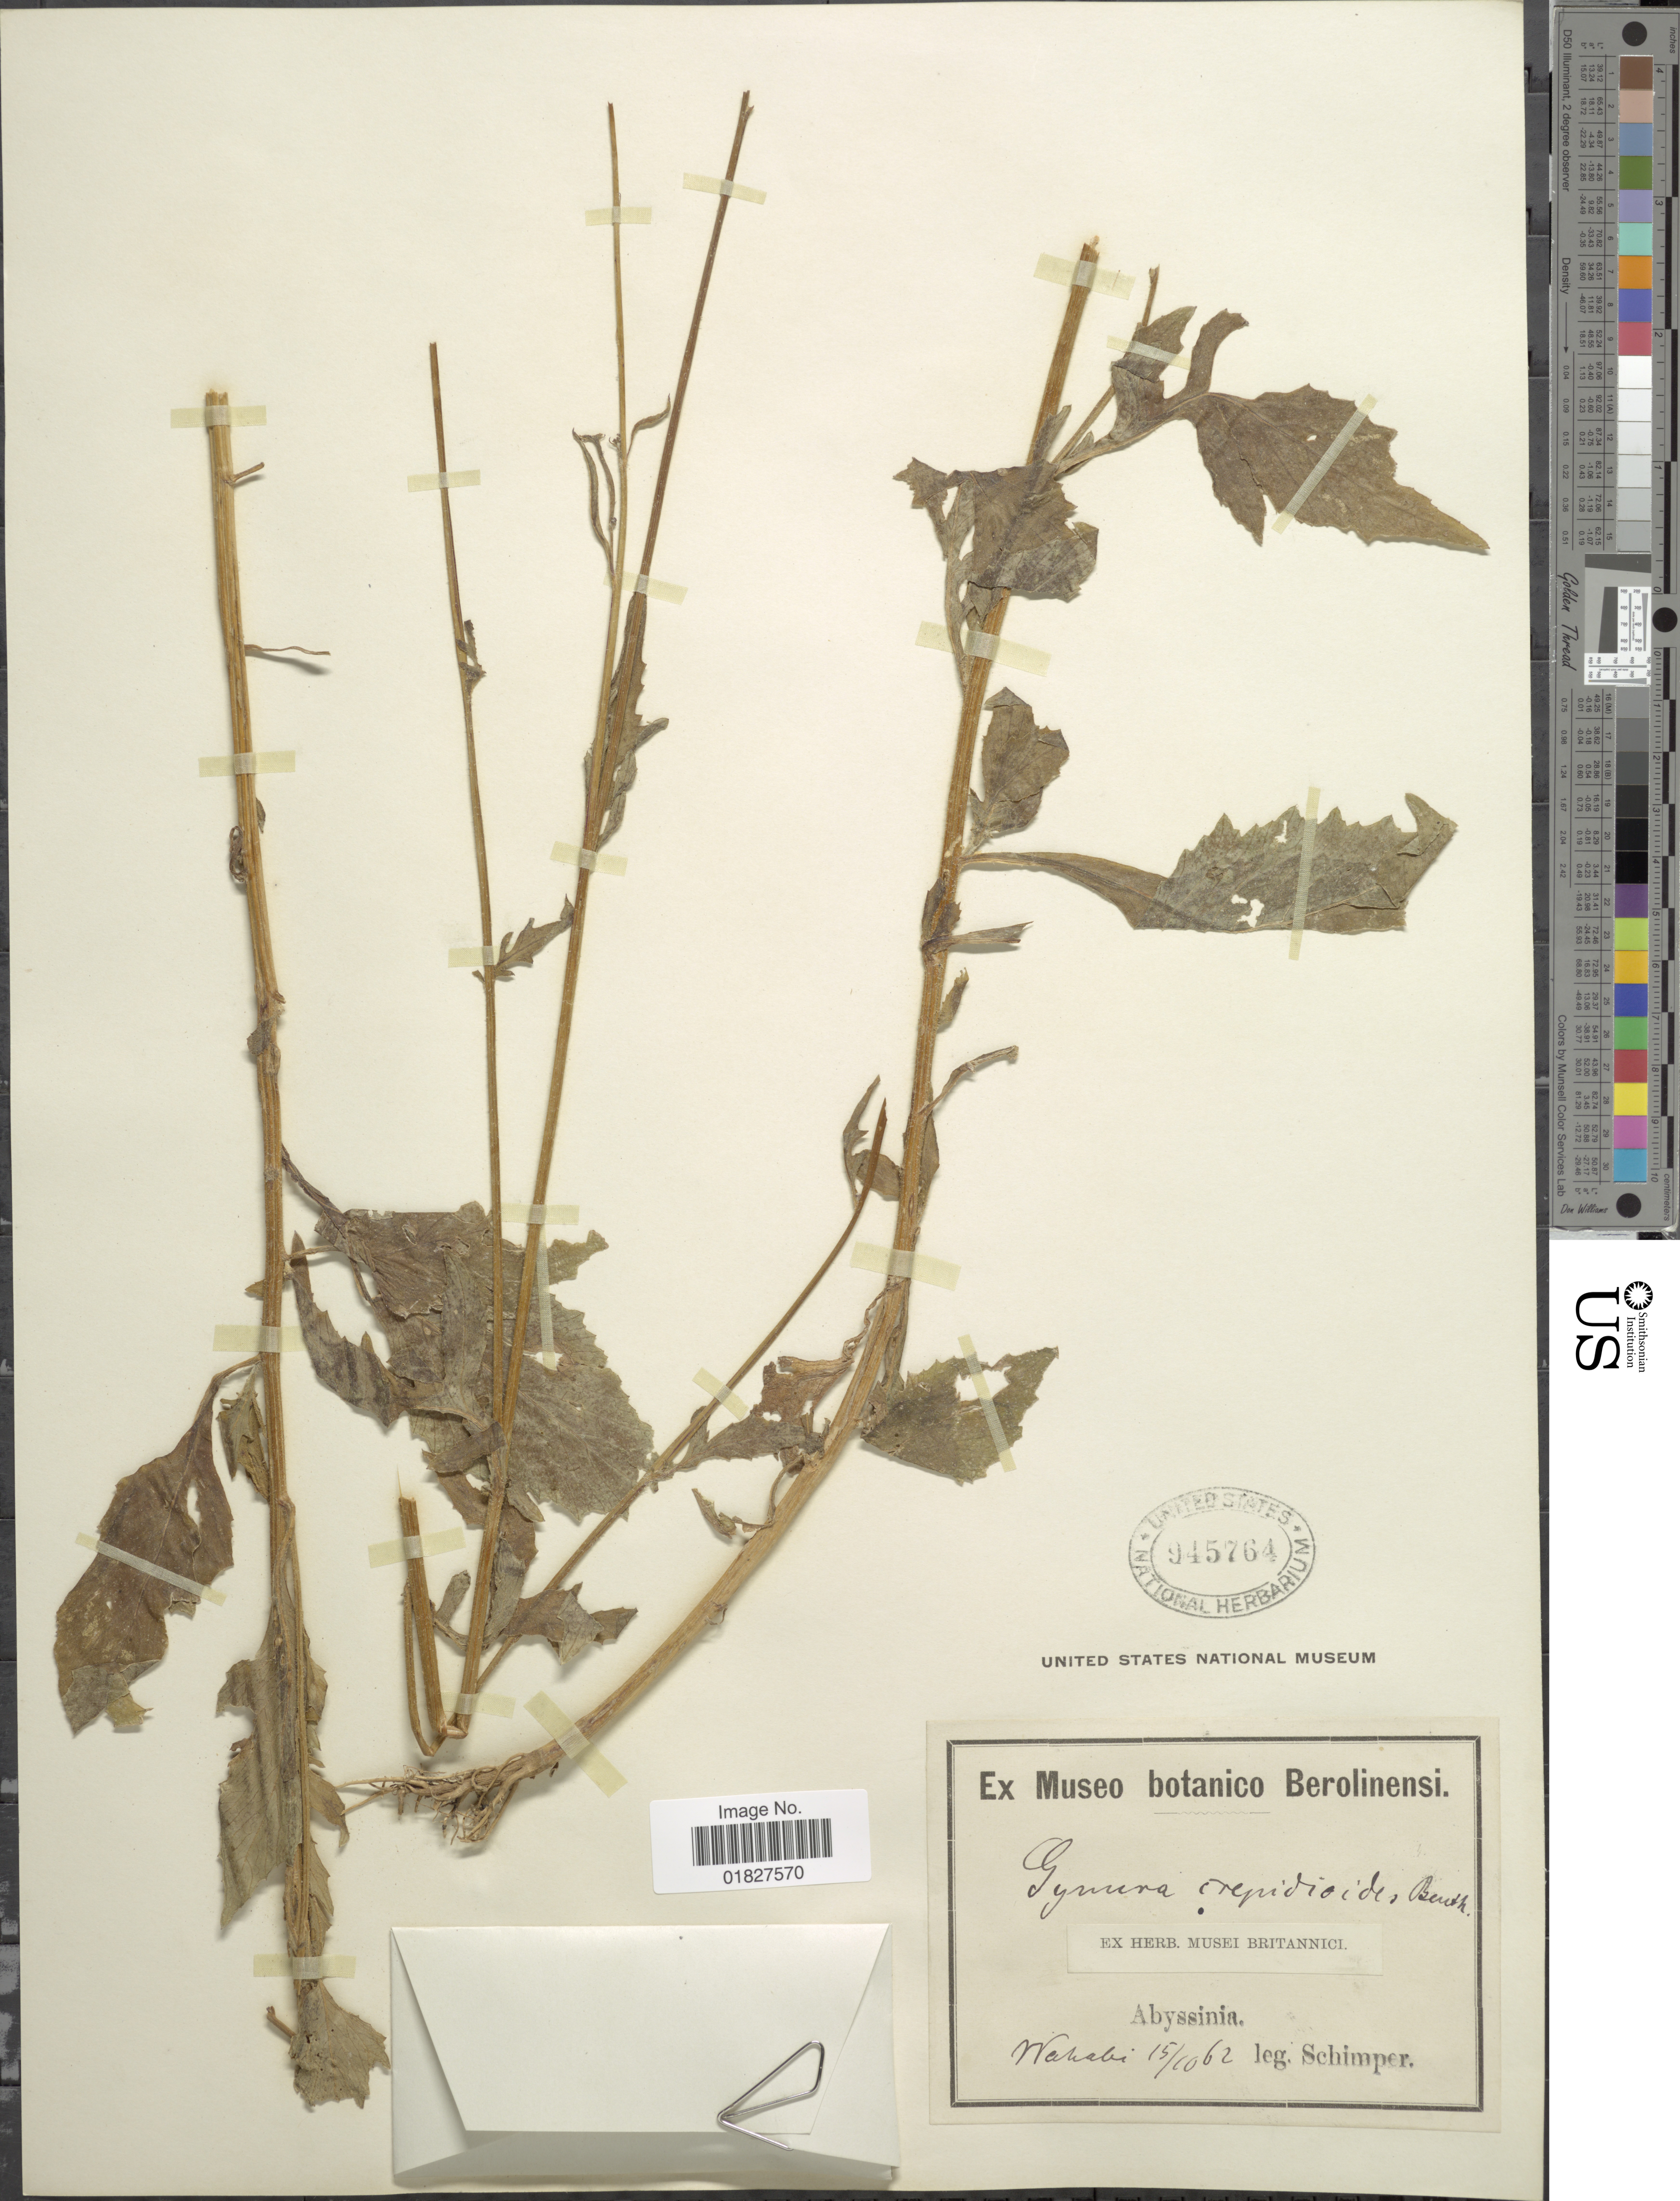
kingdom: Plantae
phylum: Tracheophyta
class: Magnoliopsida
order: Asterales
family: Asteraceae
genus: Crassocephalum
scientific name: Crassocephalum crepidioides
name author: (Benth.) S. Moore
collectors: -. Schimper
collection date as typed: Transcribed d/m/y: 15/10/62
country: Eritrea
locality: Abyssinia, Wakabi [interpreted]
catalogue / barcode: US 945764